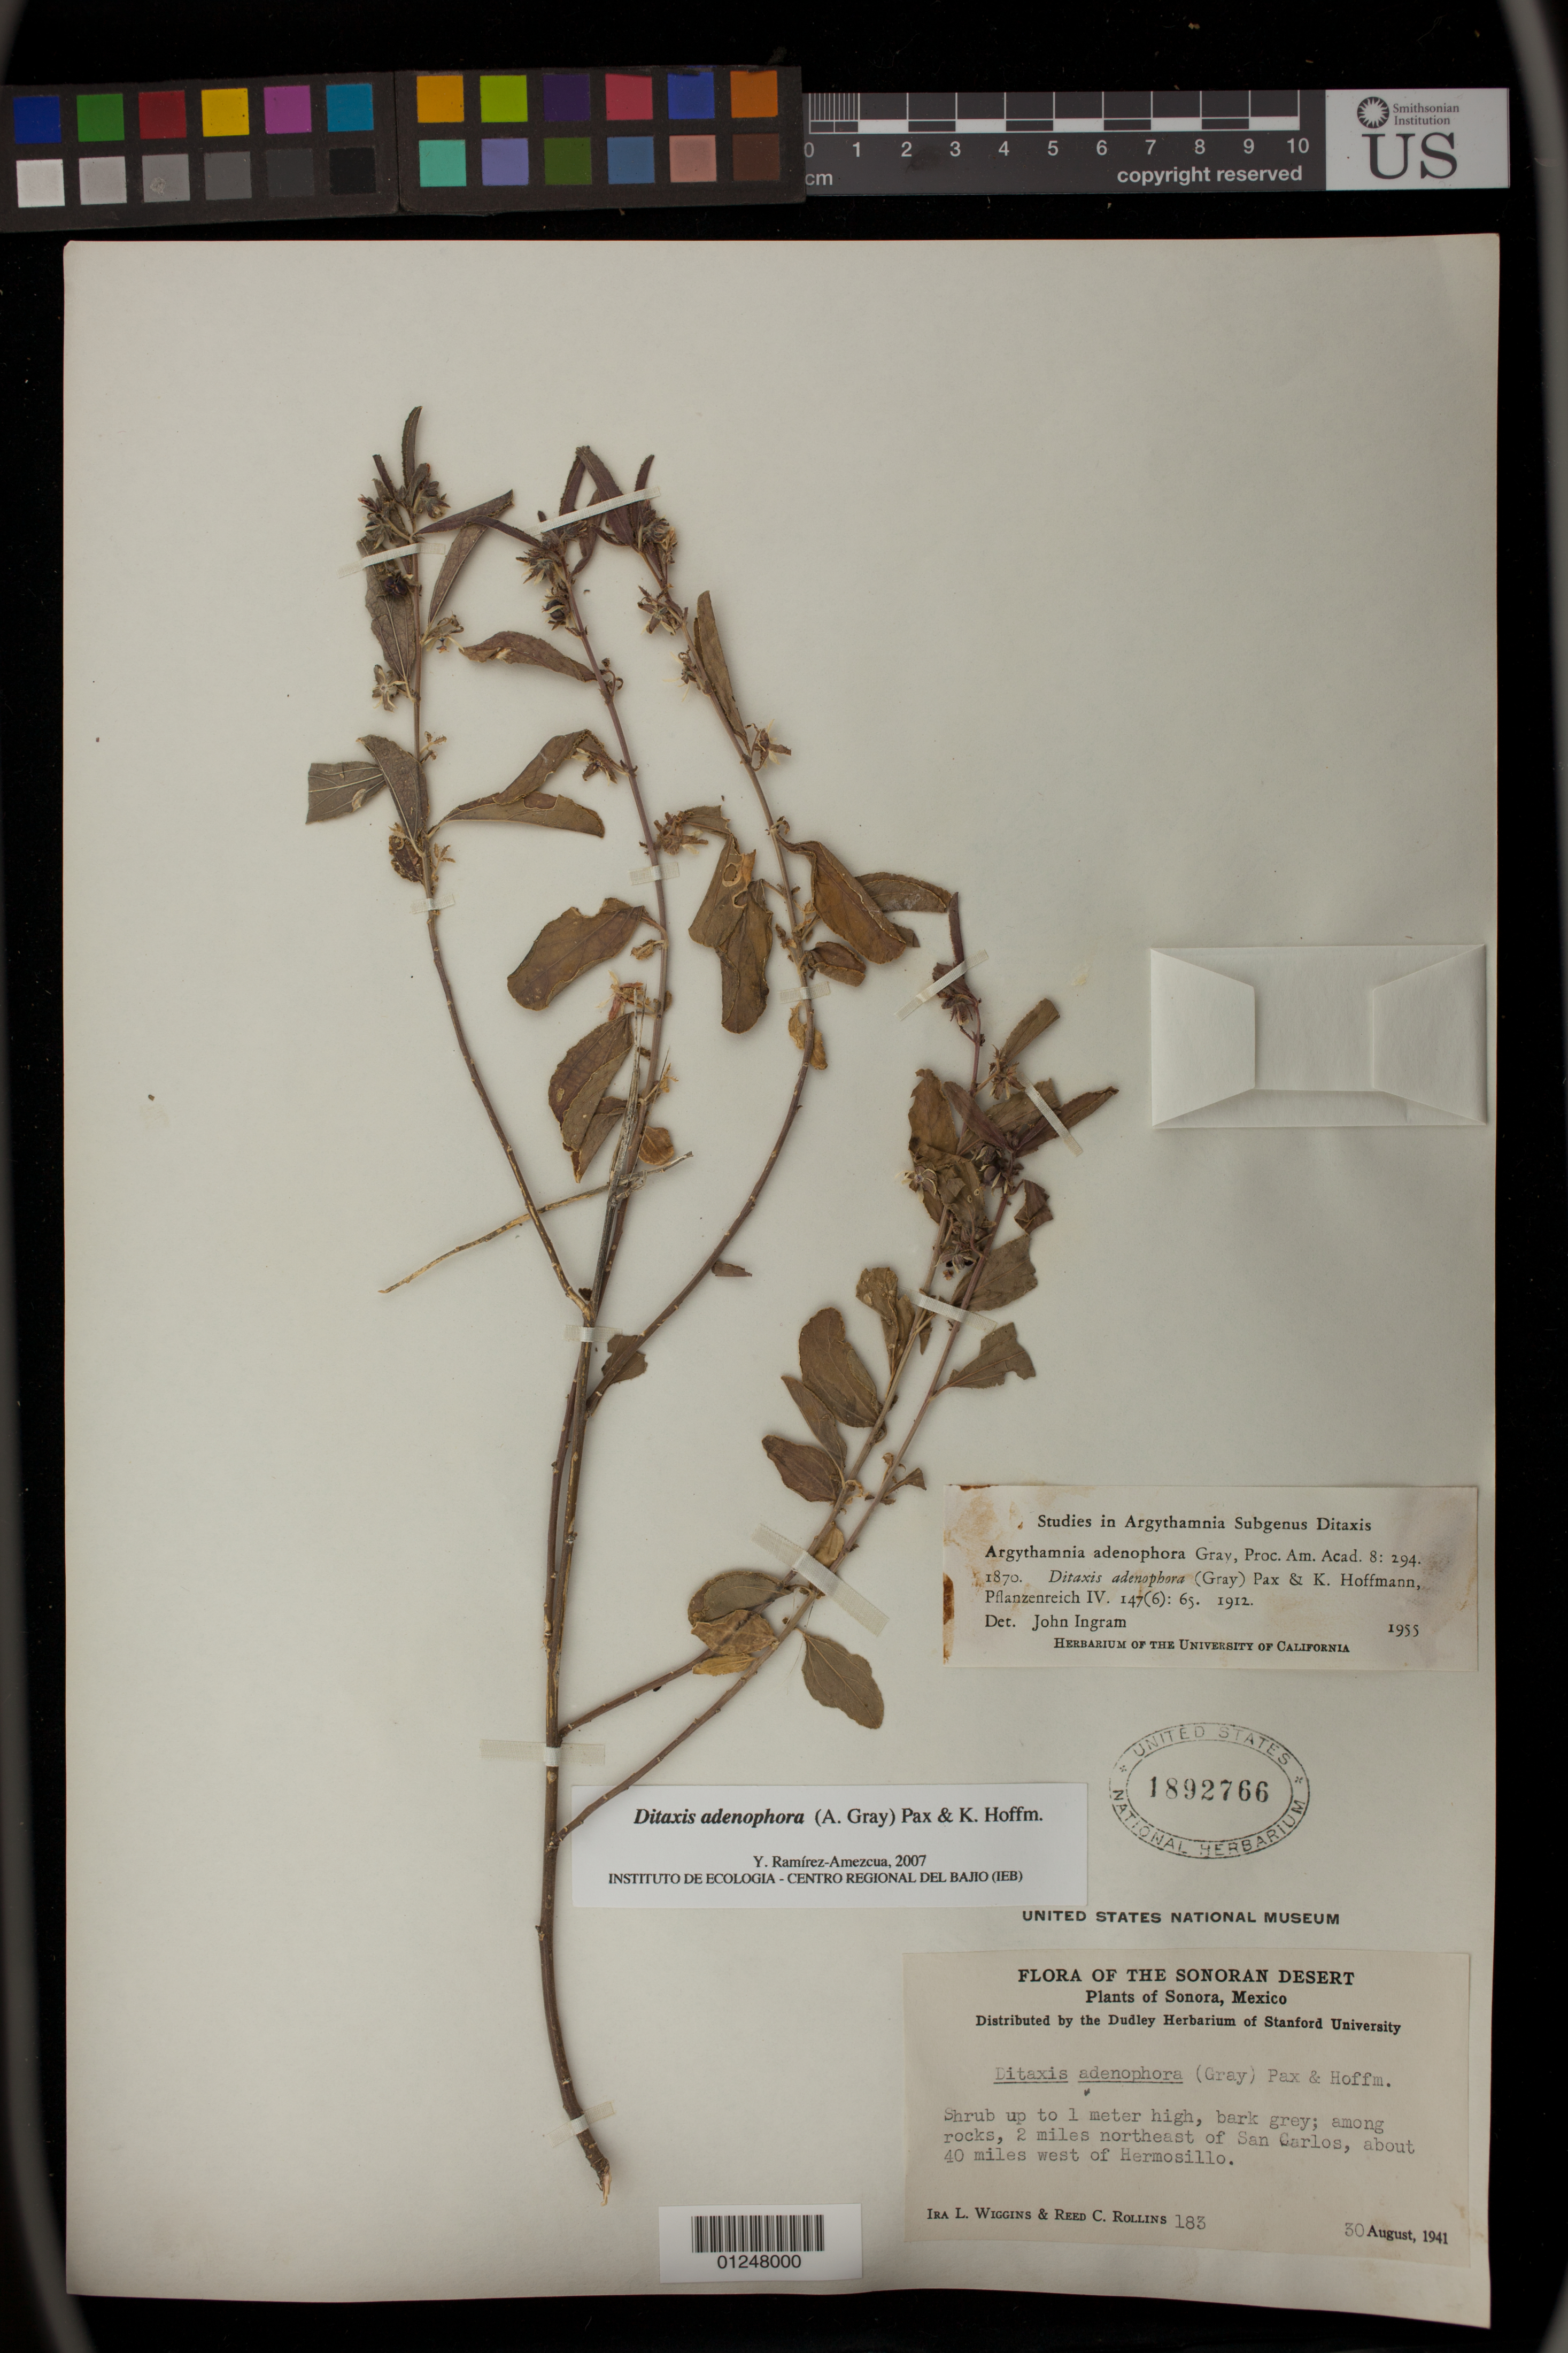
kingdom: Plantae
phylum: Tracheophyta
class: Magnoliopsida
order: Malpighiales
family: Euphorbiaceae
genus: Argythamnia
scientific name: Argythamnia adenophora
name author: A. Gray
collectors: I. L. Wiggins & R. C. Rollins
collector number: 183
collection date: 1941-08-30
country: Mexico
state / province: Sonora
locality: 2 miles northeast of San Carlos, about 40 miles west of Hermosillo.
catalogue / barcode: US 1892766